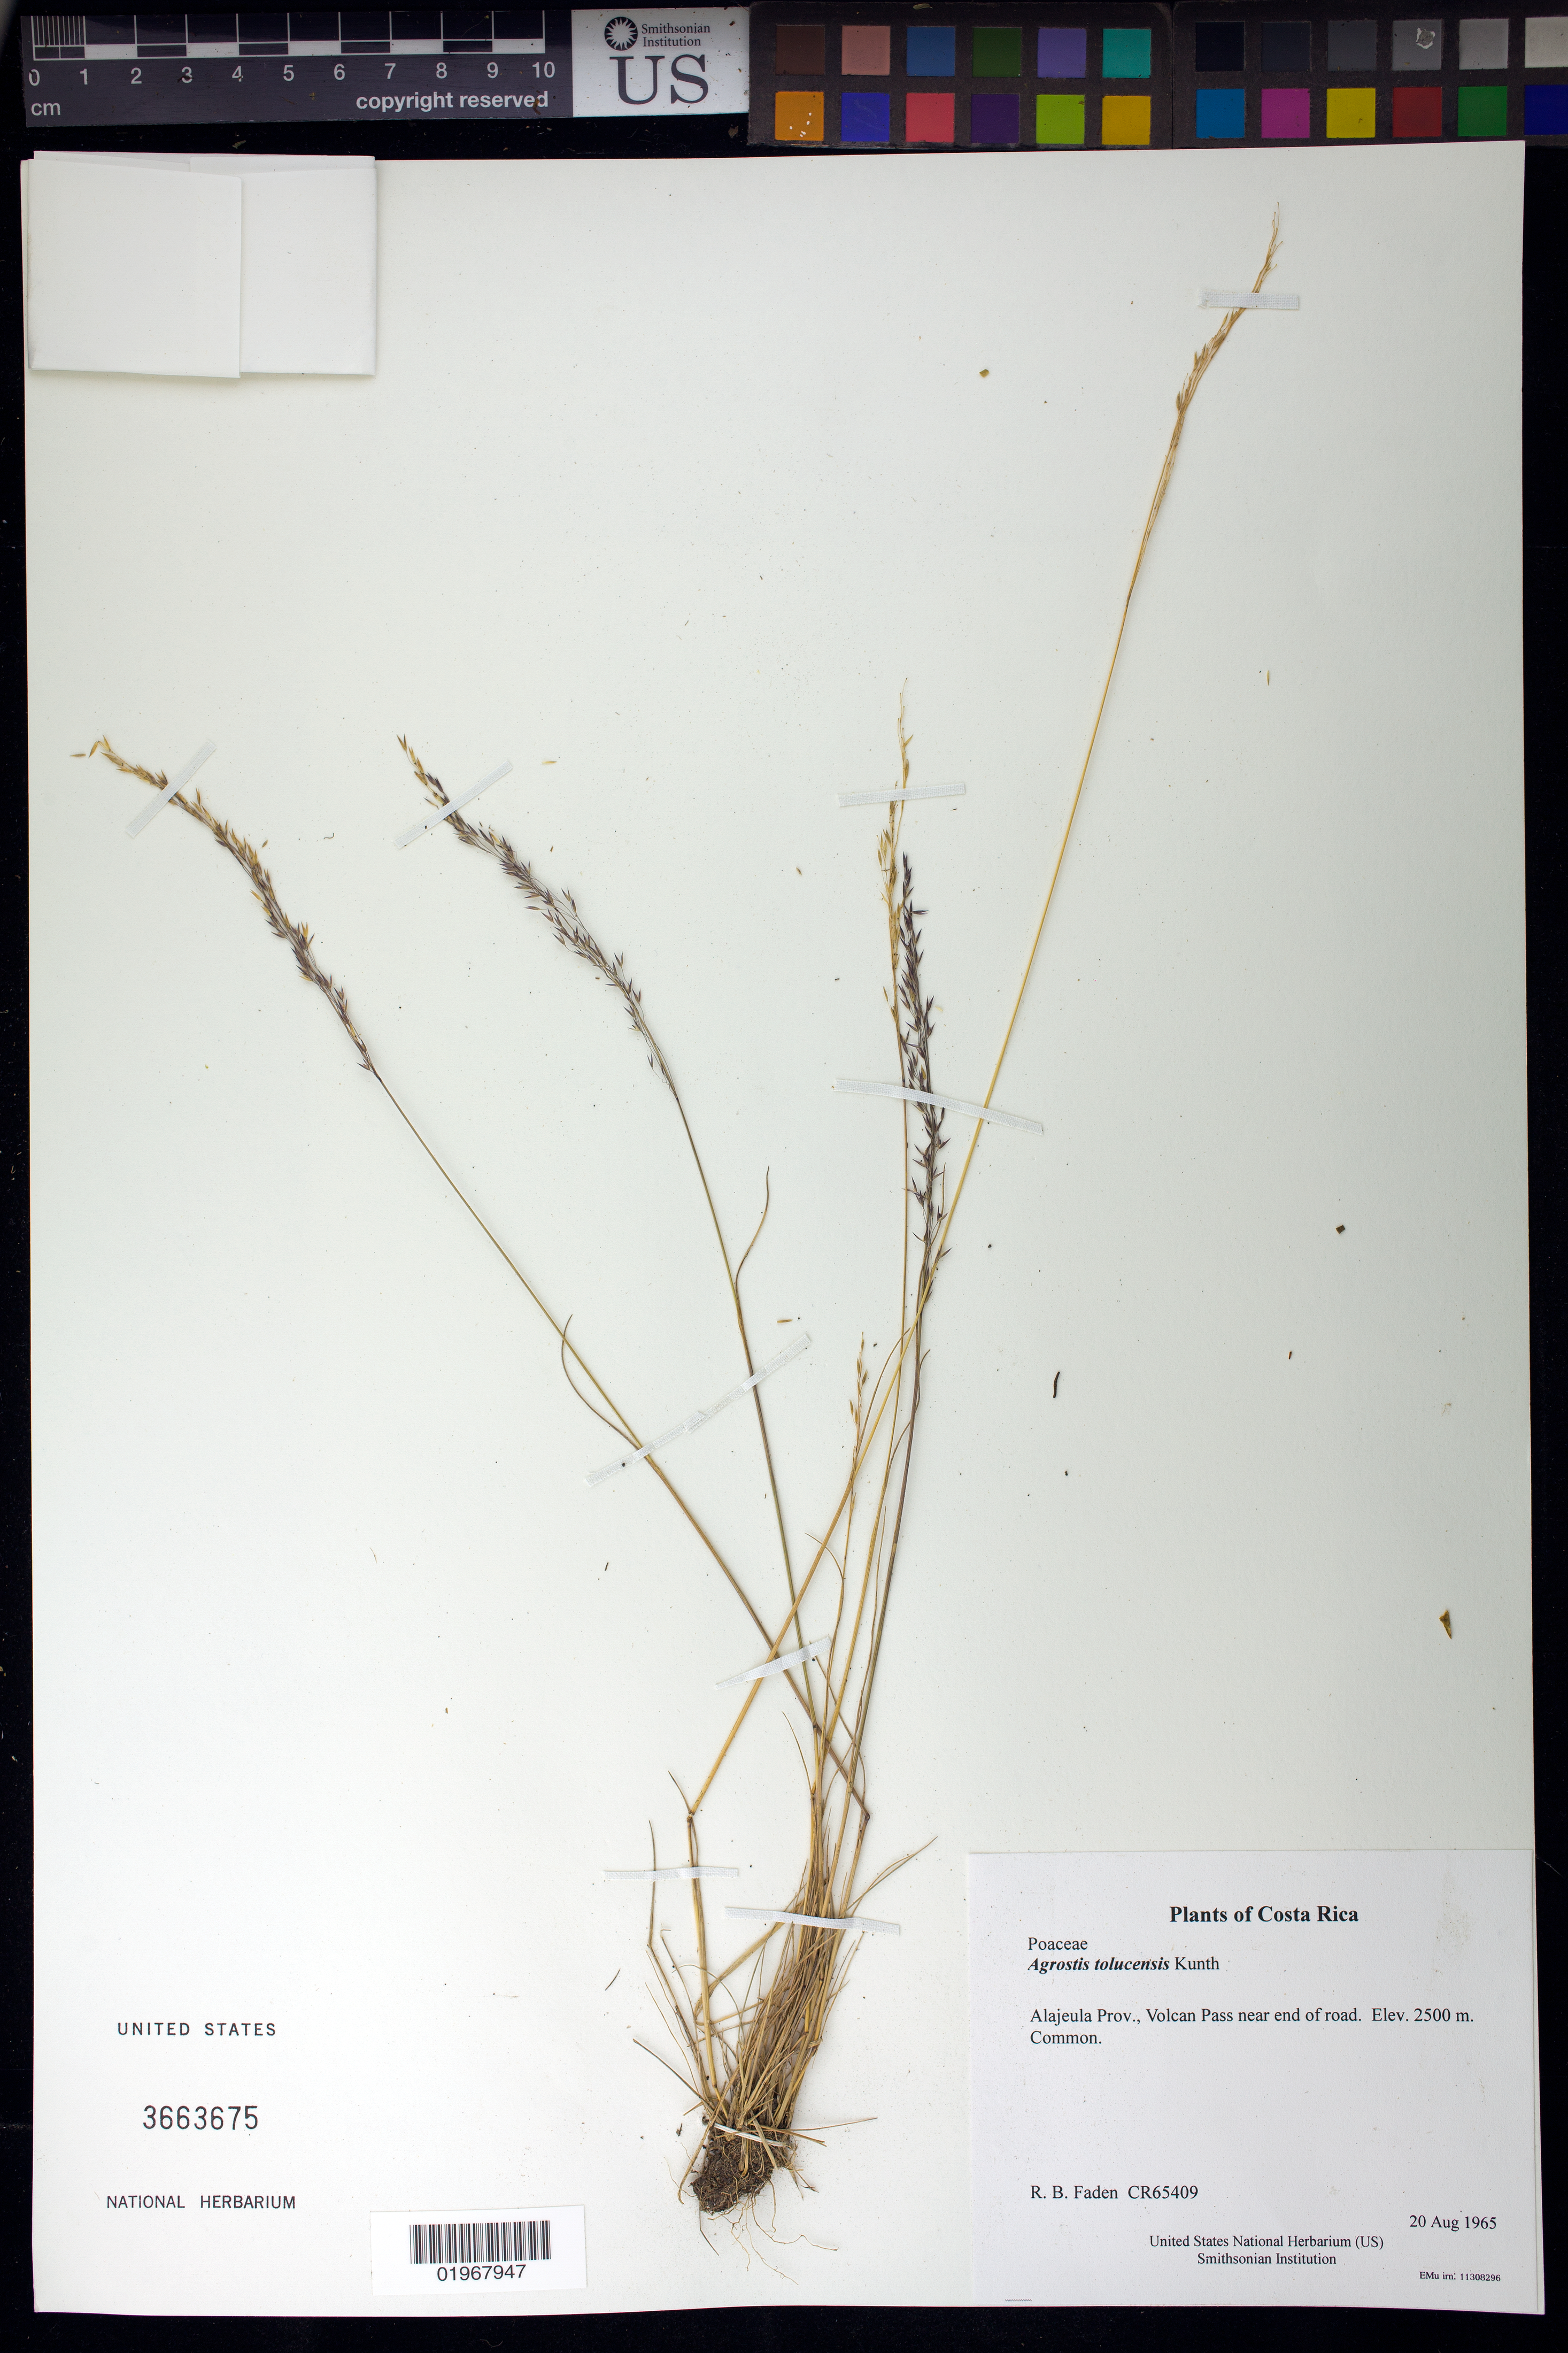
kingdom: Plantae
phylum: Tracheophyta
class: Liliopsida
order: Poales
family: Poaceae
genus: Agrostis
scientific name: Agrostis tolucensis Kunth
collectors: R. B. Faden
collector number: CR65409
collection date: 1965-08-20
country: Costa Rica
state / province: Alajuela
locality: Volcan Pass near end of road.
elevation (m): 2500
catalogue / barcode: US 3663675